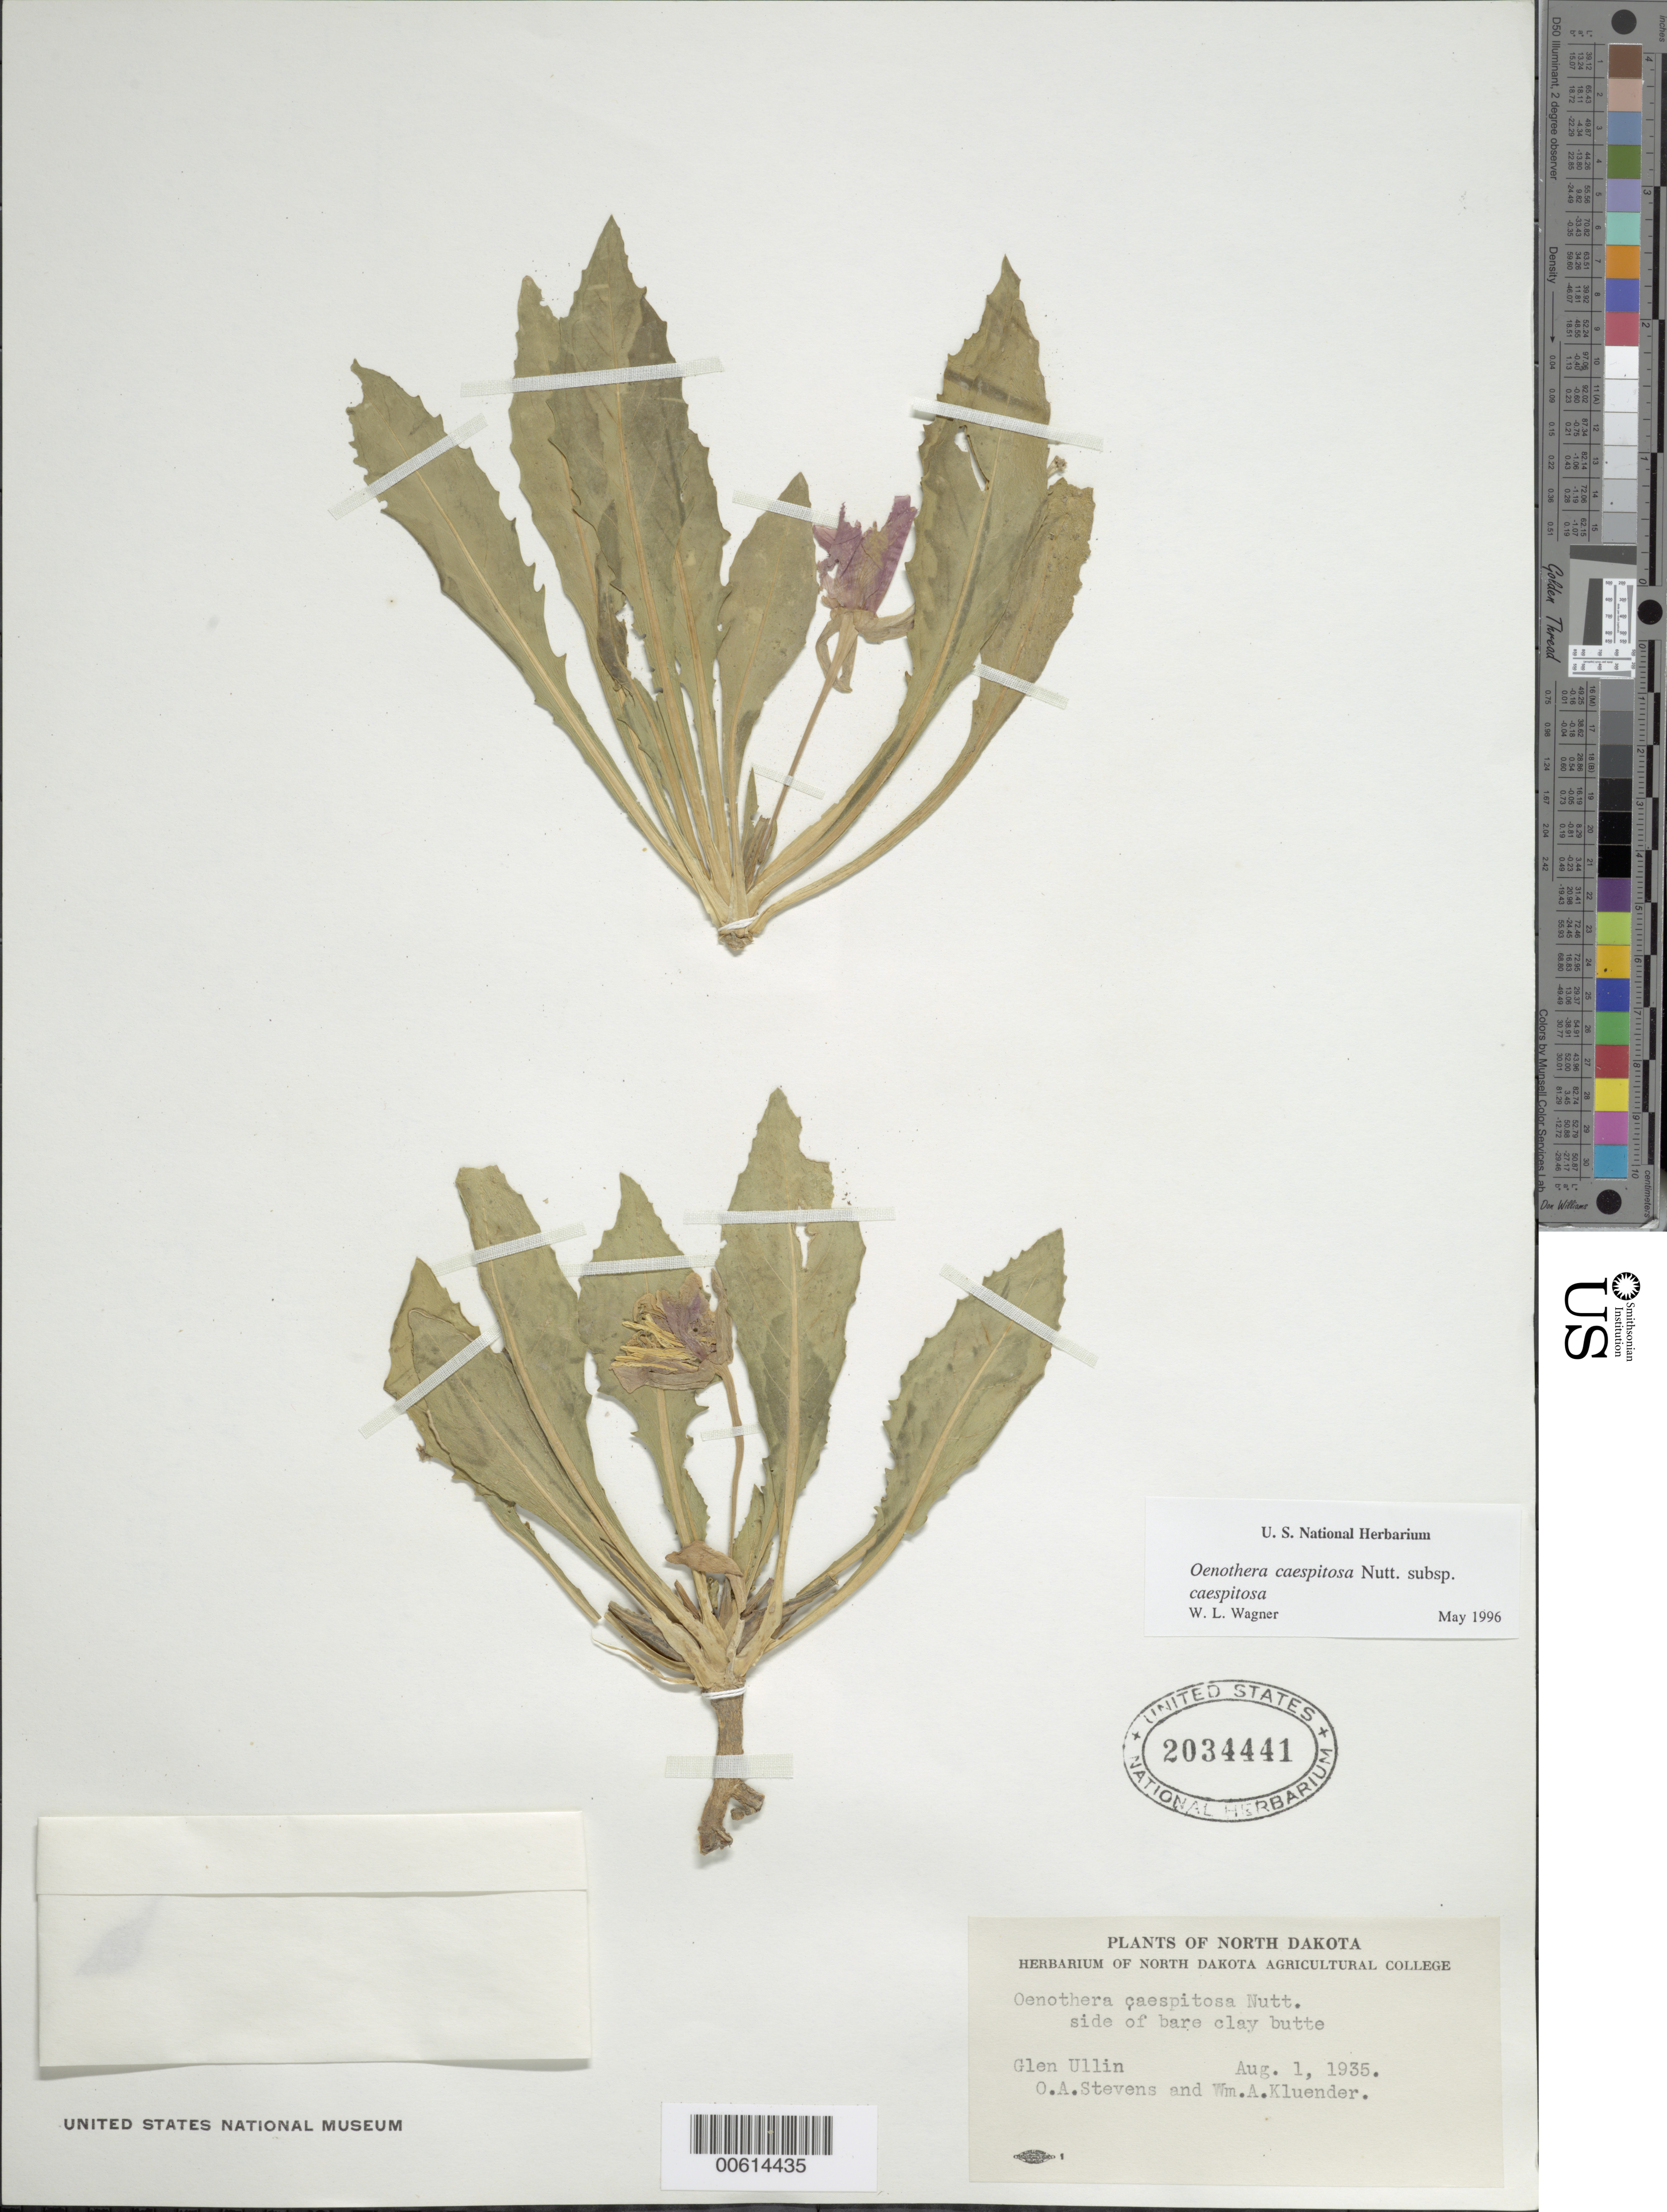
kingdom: Plantae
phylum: Tracheophyta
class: Magnoliopsida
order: Myrtales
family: Onagraceae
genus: Oenothera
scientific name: Oenothera cespitosa subsp. cespitosa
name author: Nutt.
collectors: O. Stevens & W. Kluender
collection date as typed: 01 Aug 1935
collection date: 1935-08-01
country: United States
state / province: North Dakota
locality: Glen Ullin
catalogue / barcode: US 2034441